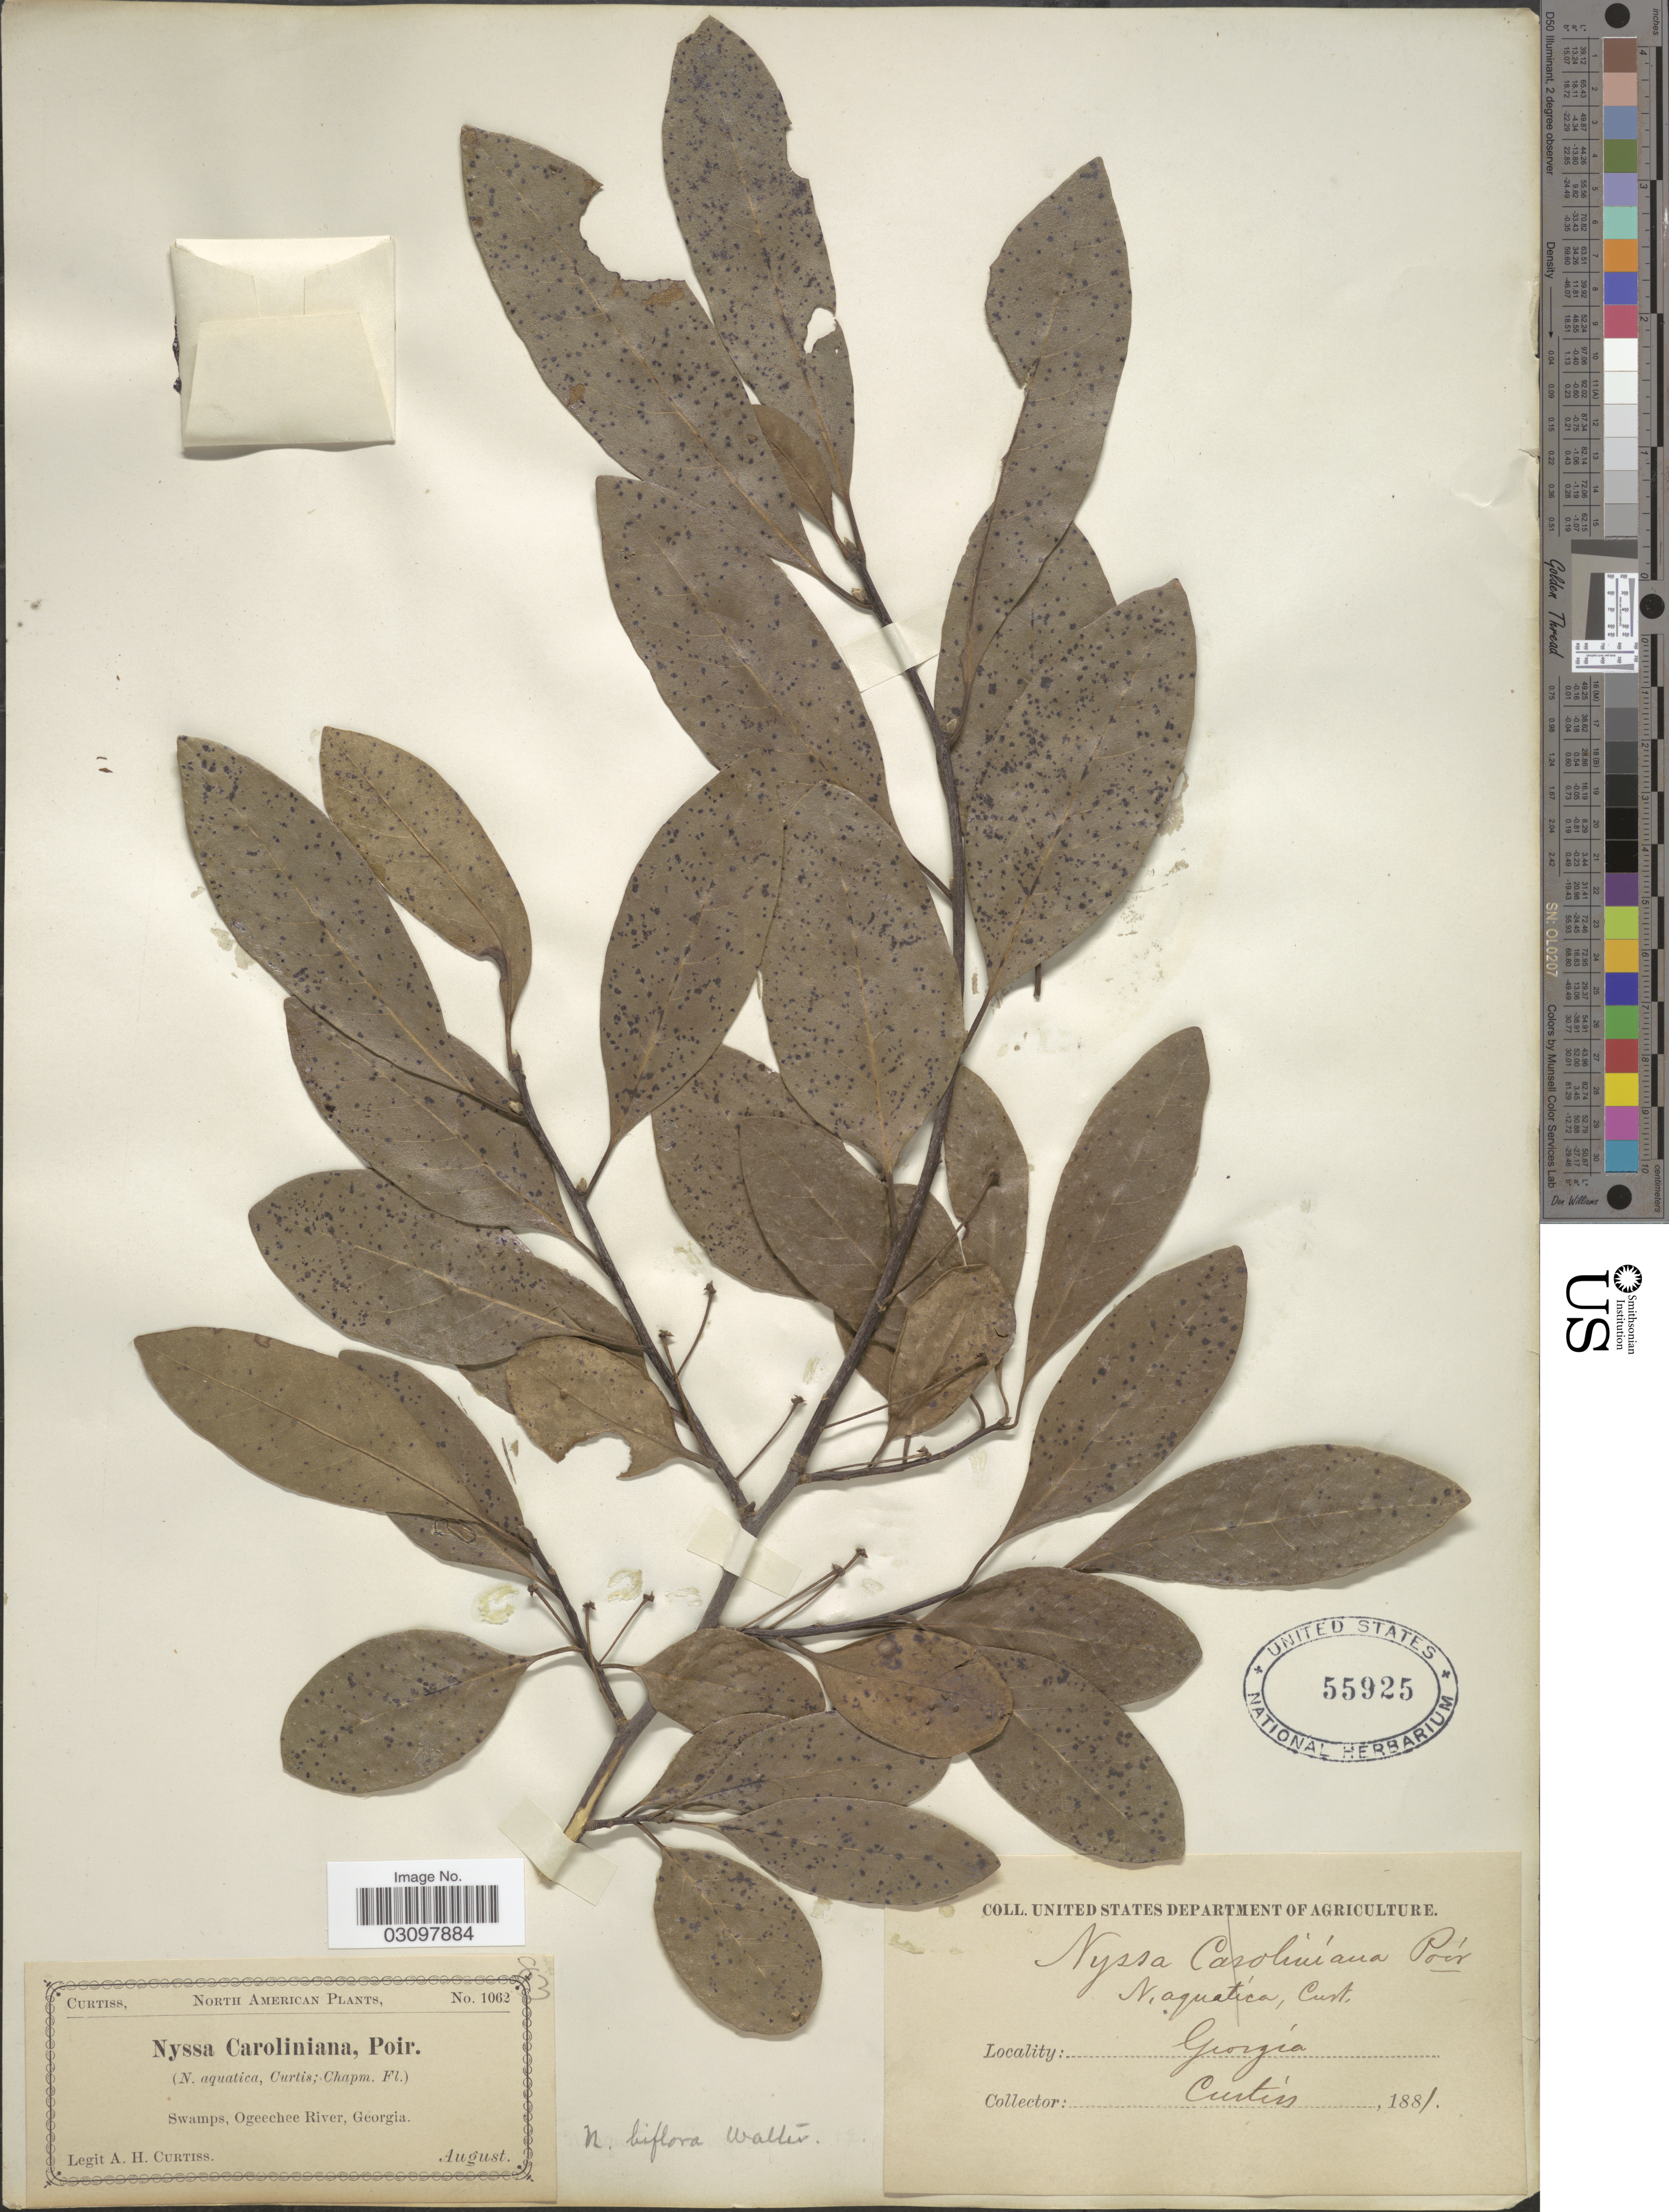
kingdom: Plantae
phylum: Tracheophyta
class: Magnoliopsida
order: Cornales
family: Nyssaceae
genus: Nyssa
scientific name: Nyssa biflora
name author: Walter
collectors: A. H. Curtiss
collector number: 1062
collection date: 1881-08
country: United States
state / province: Georgia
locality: Swamps, Ogeechee River.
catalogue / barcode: US 55925